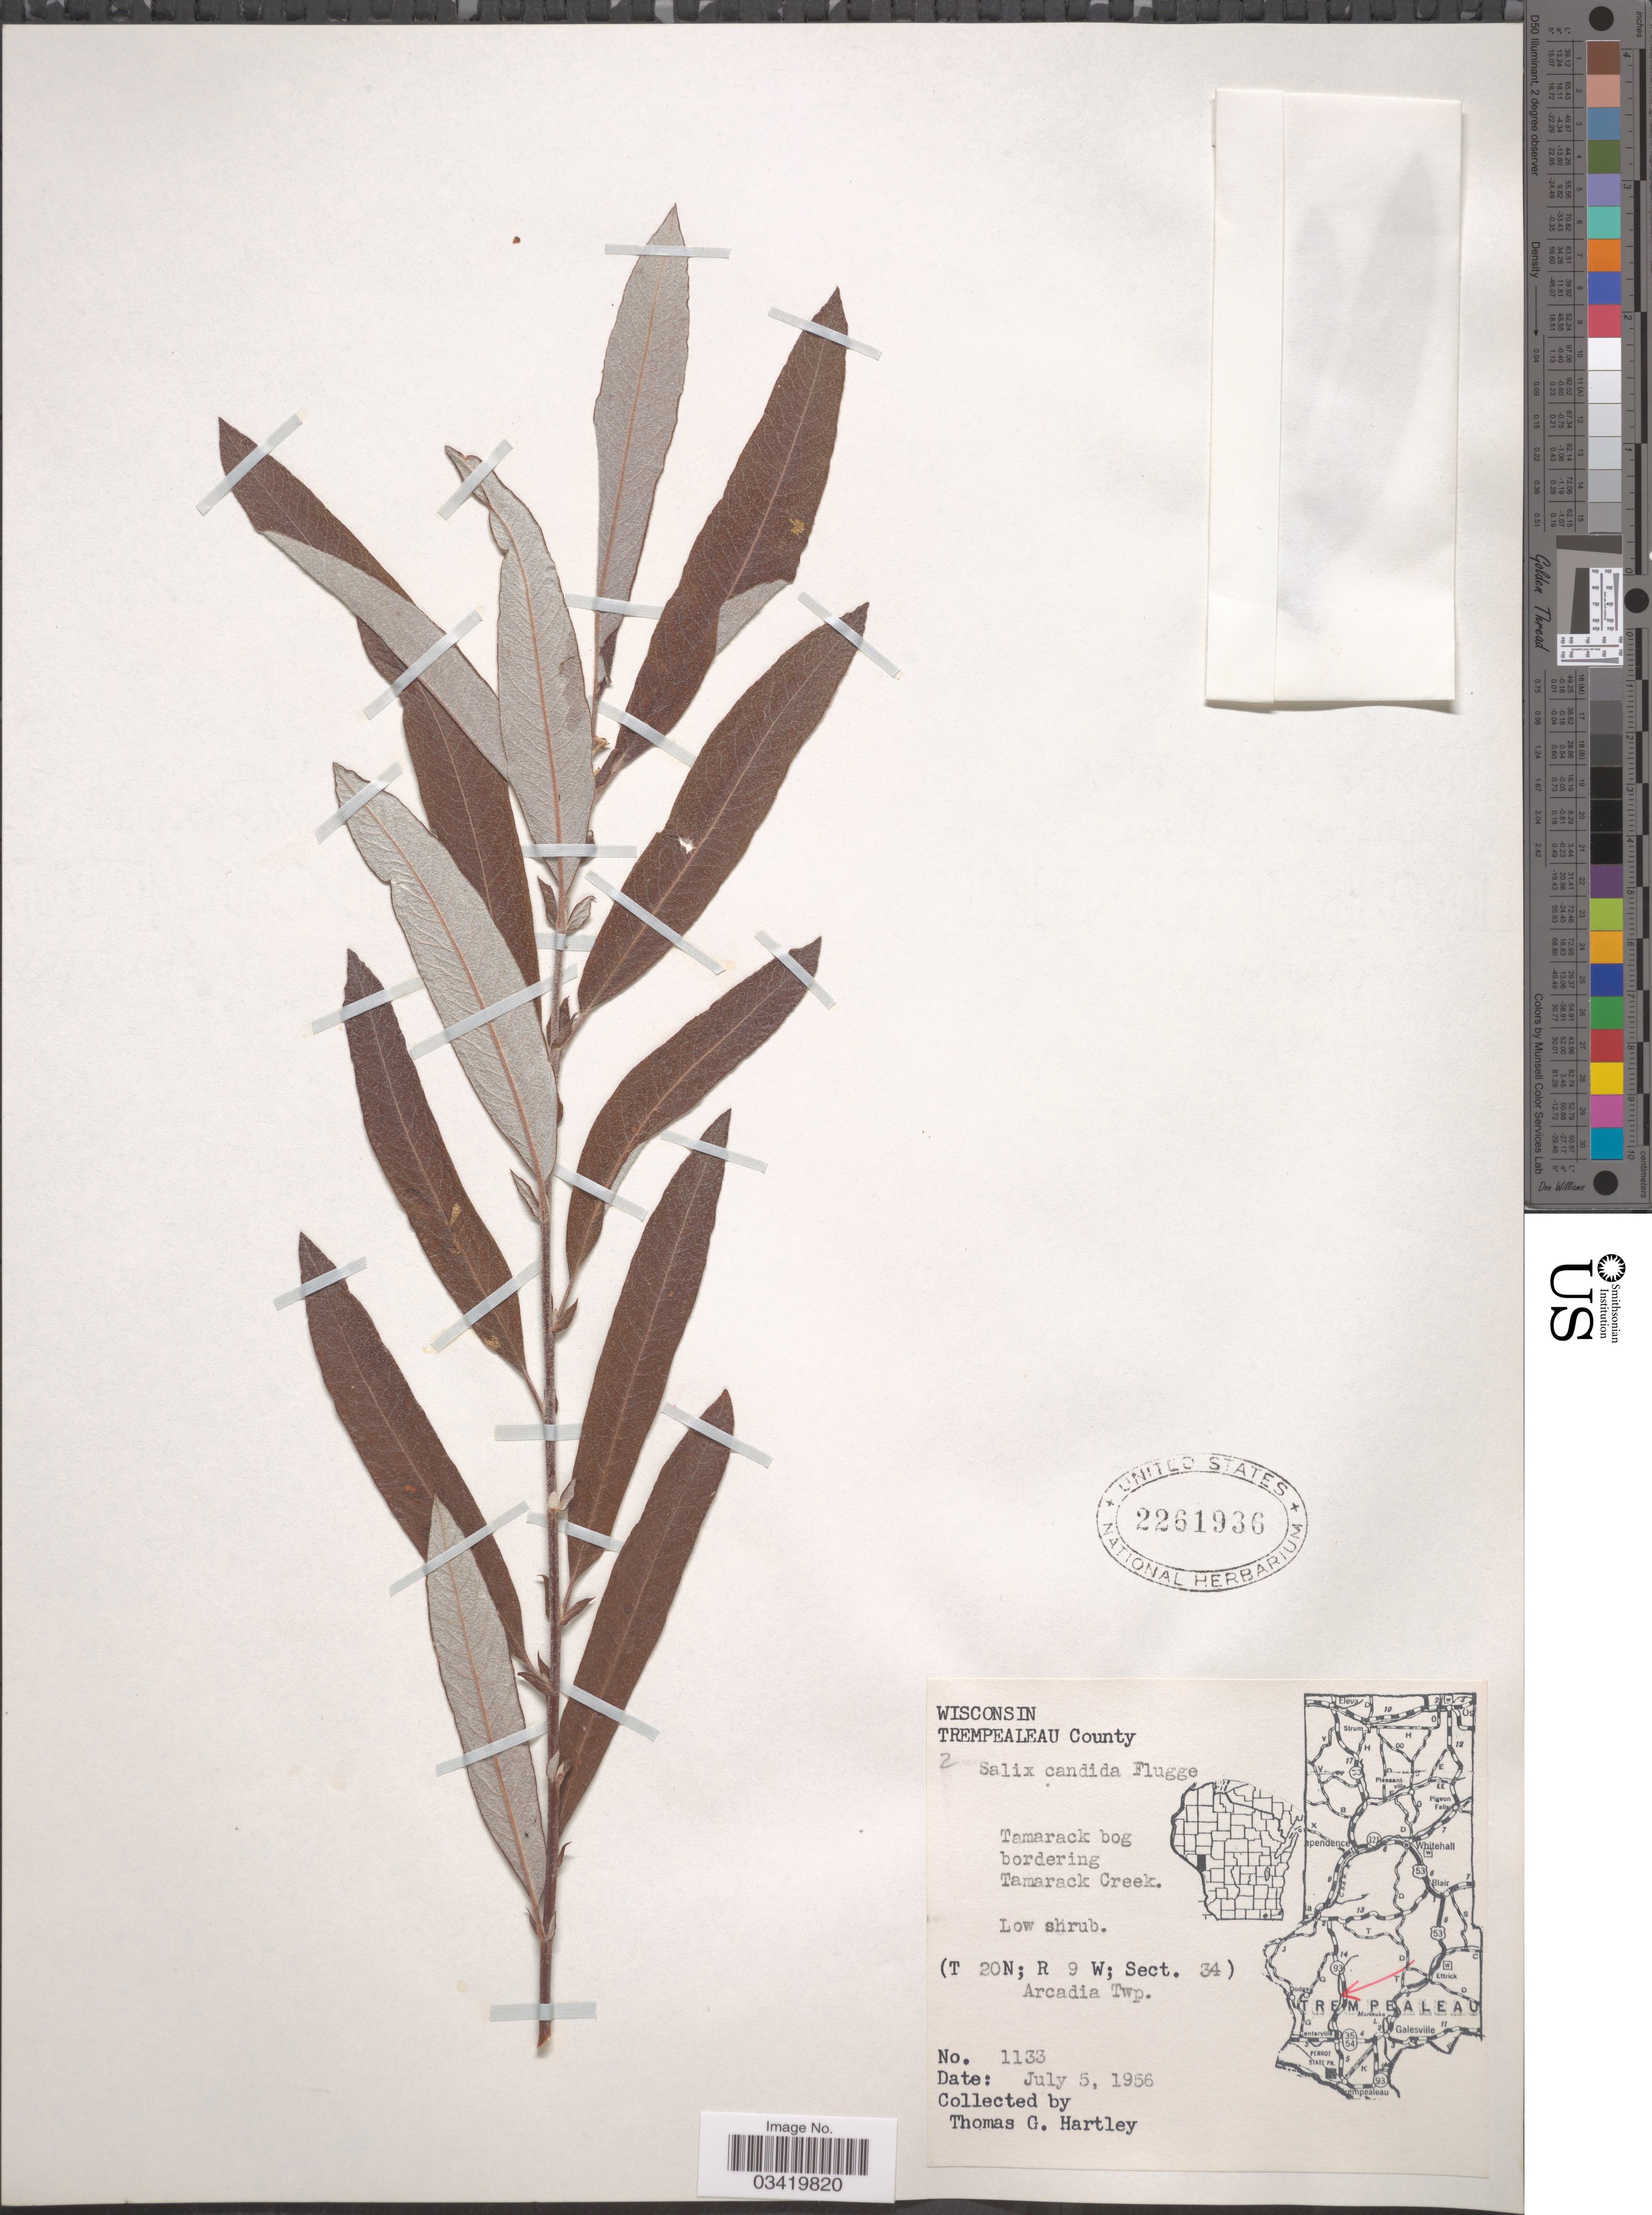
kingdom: Plantae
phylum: Tracheophyta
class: Magnoliopsida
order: Malpighiales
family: Salicaceae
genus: Salix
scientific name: Salix candida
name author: Flüggé ex Willd.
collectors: T. G. Hartley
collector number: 1133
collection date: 1956-07-05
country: United States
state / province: Wisconsin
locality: Trempealeau County. Tamarack bog bordering Tamarack Creek. (T 20N; R 9 W; Sect. 34). Arcadia Twp.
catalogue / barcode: US 2261936